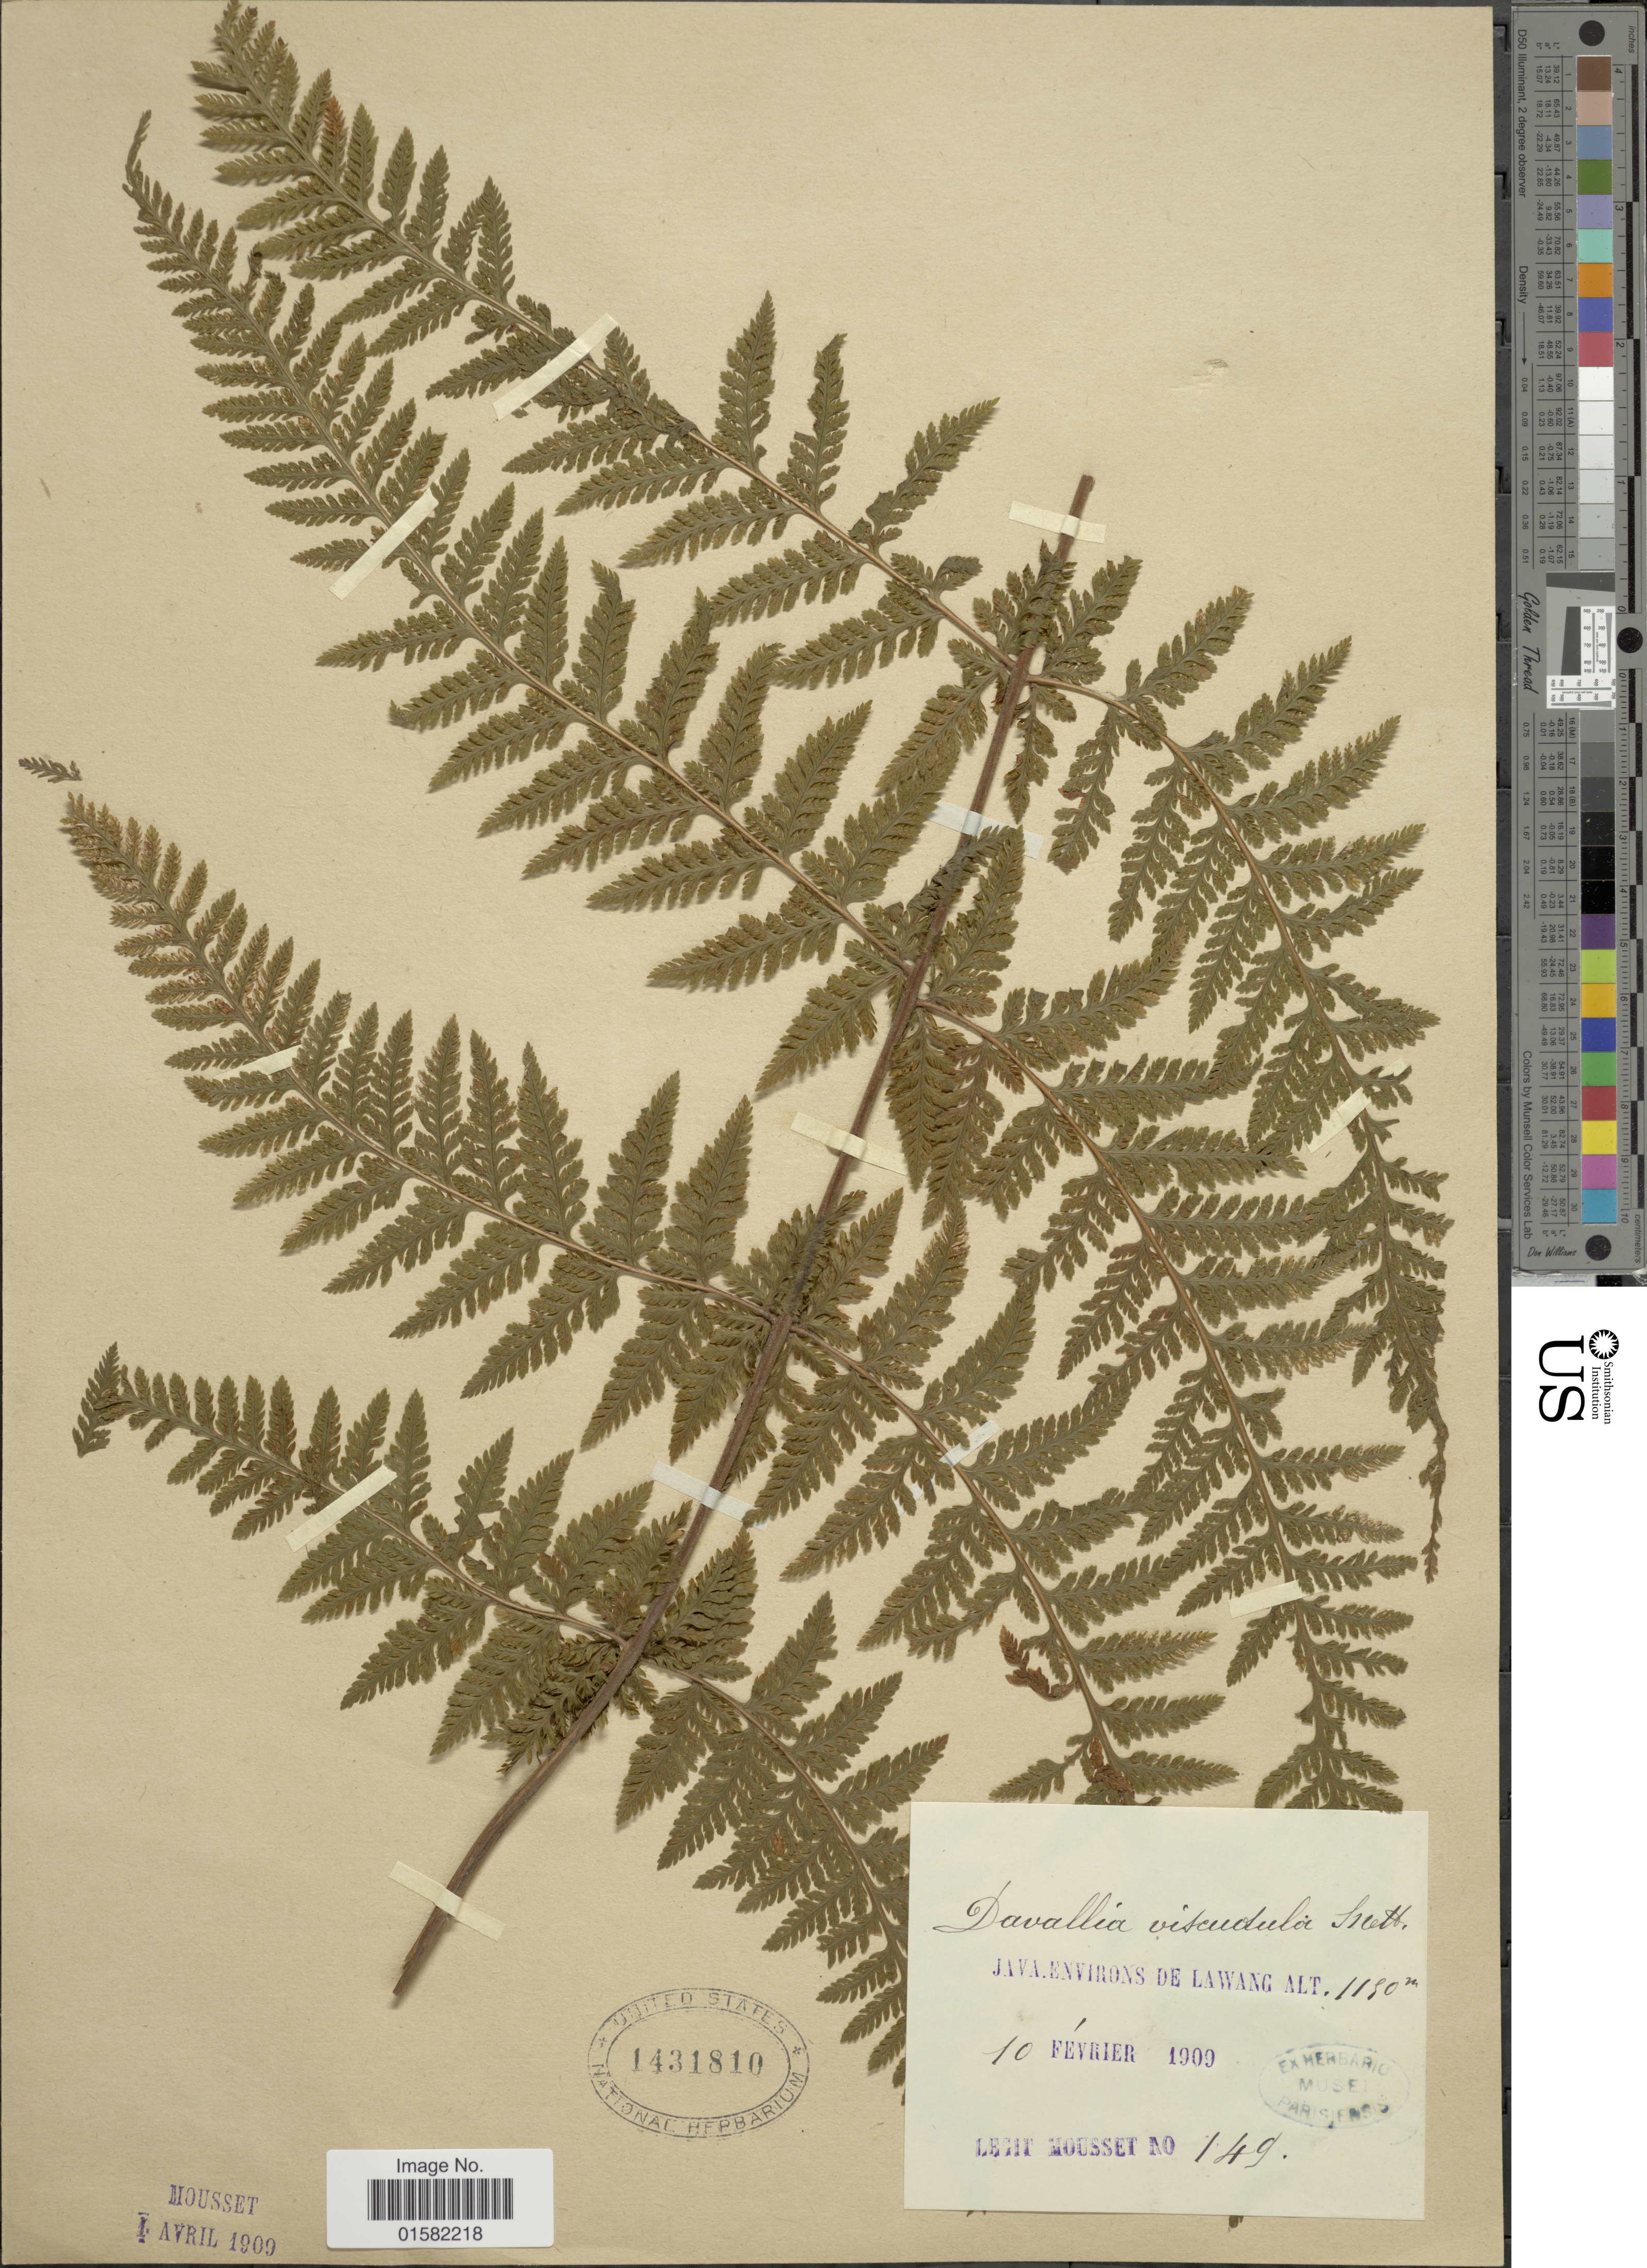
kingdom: Plantae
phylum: Tracheophyta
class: Polypodiopsida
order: Polypodiales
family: Davalliaceae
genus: Davallodes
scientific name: Davallodes viscidulum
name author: (Mett. ex Kuhn) Alderw.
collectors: Mousset, --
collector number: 149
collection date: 1909-02-10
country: Indonesia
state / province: Java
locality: Java environs de Lawang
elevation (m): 1190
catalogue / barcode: US 1431810